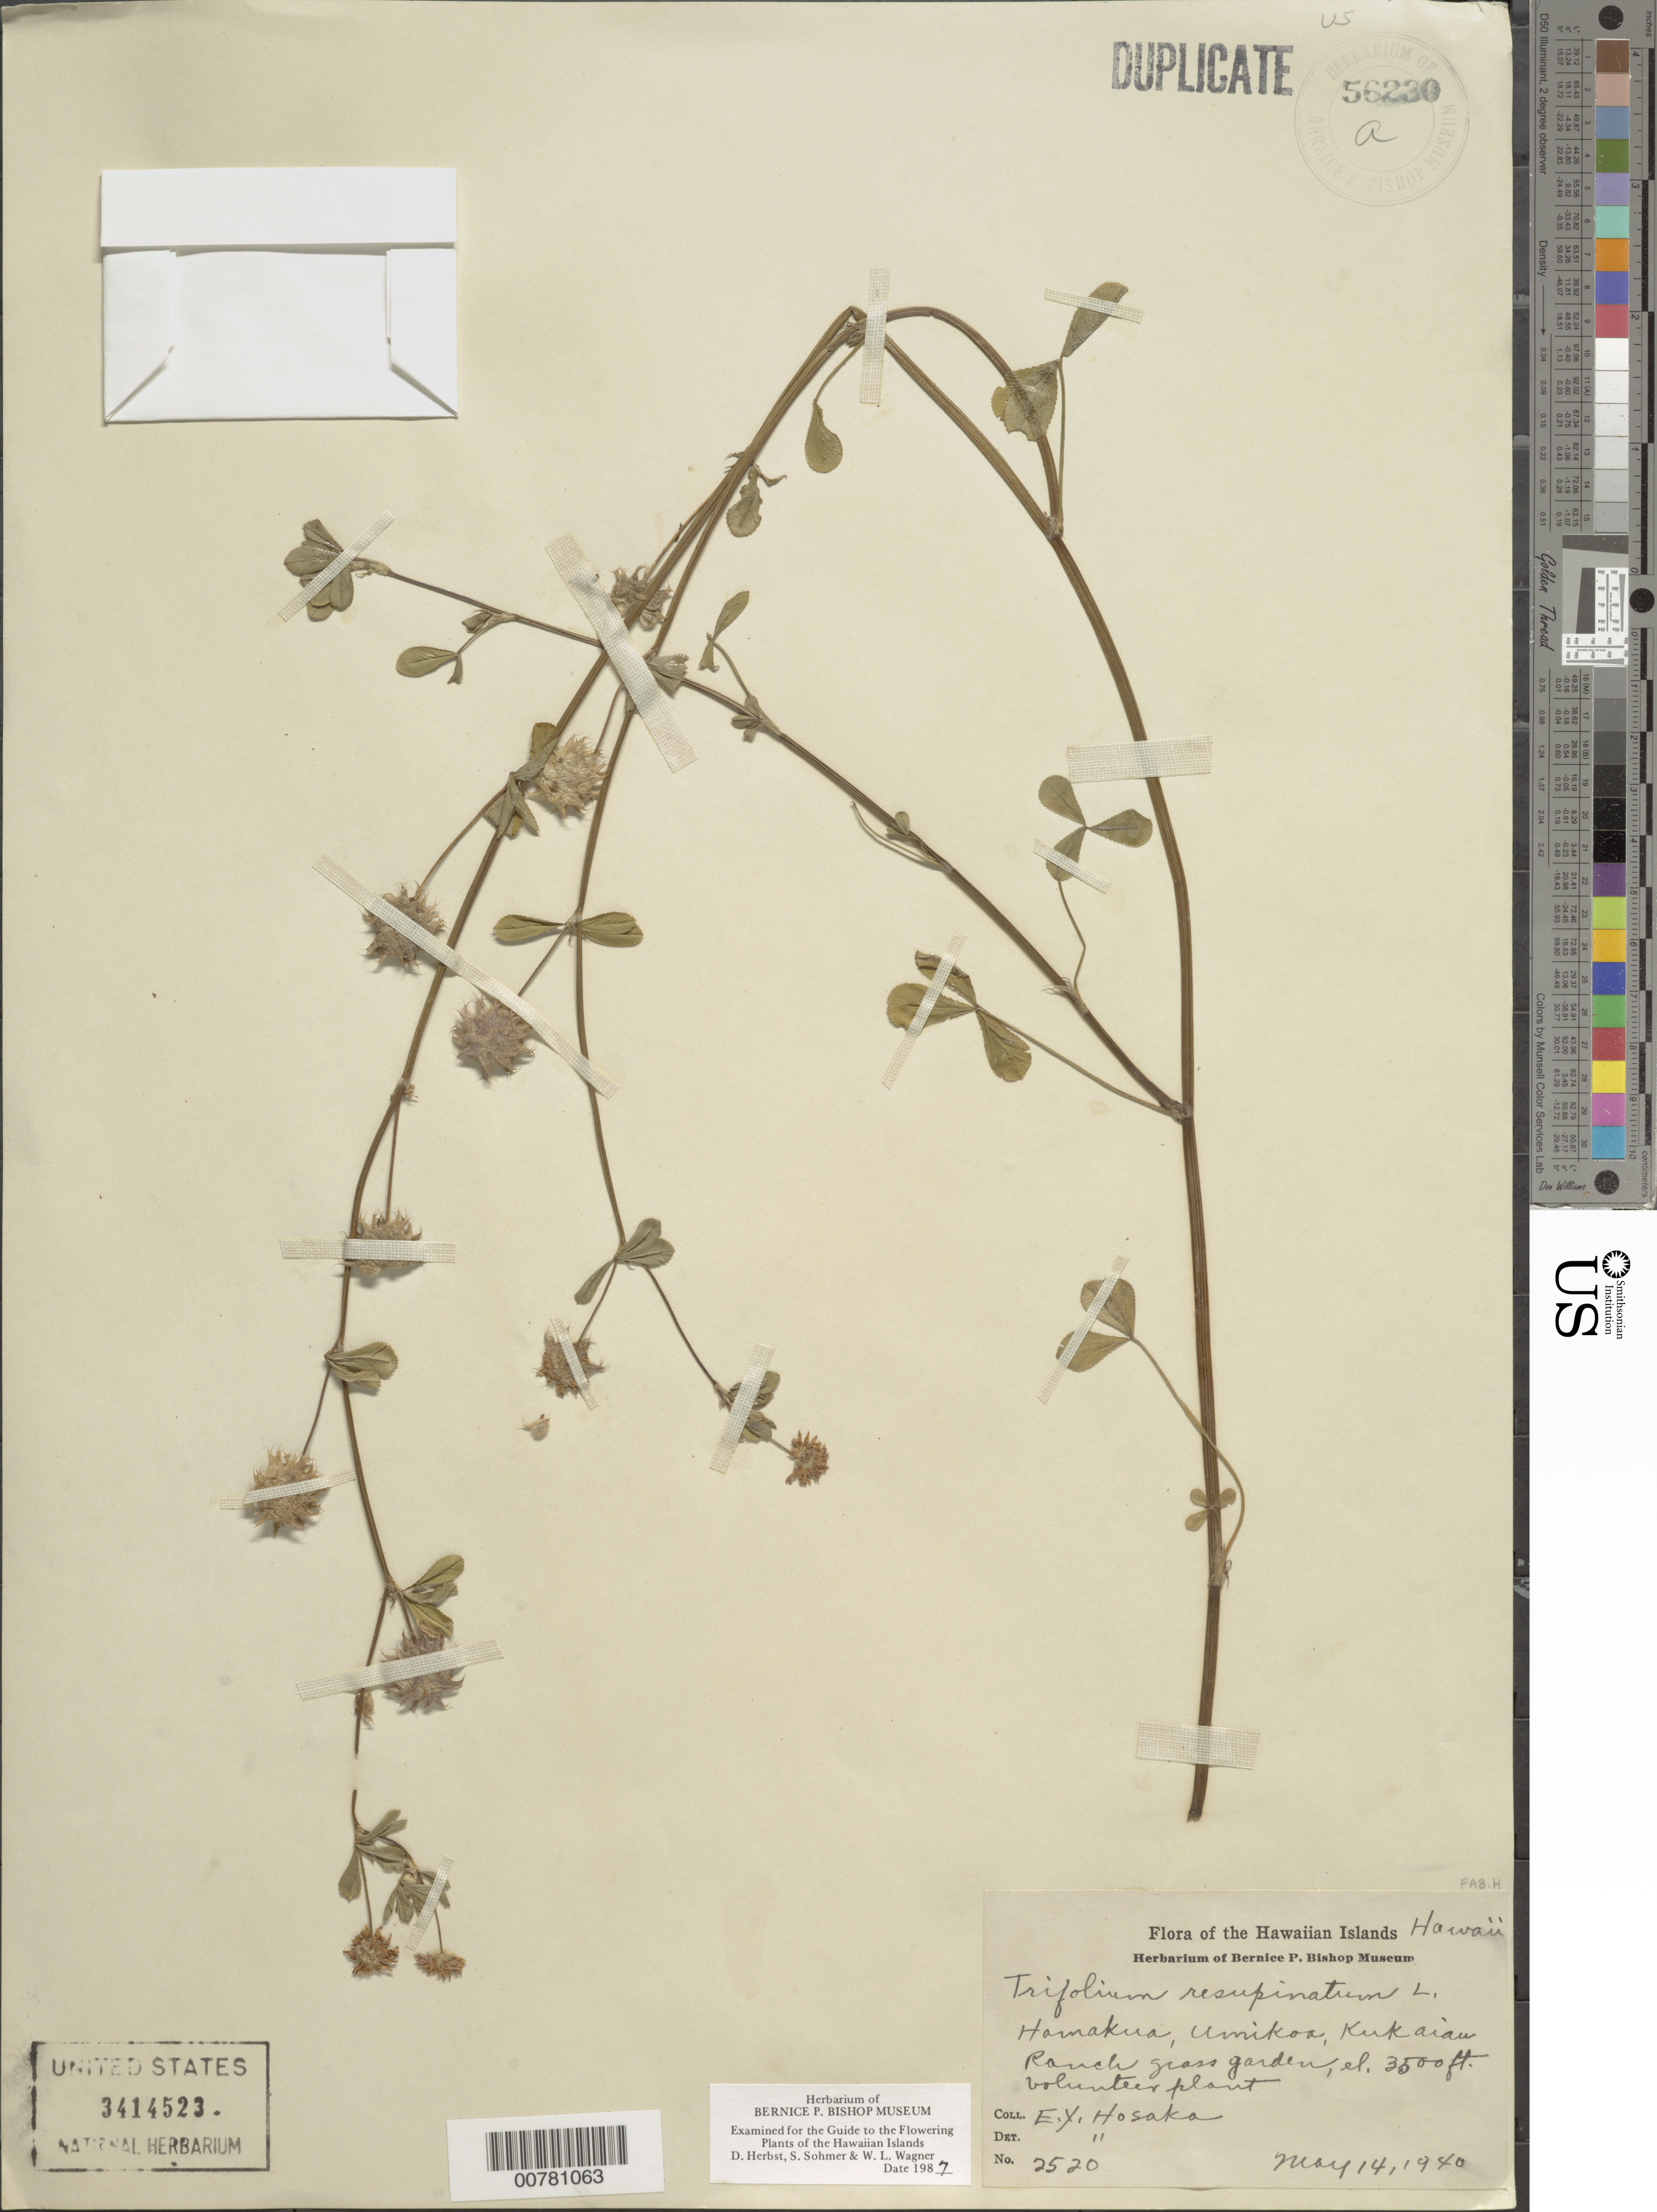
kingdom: Plantae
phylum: Tracheophyta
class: Magnoliopsida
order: Fabales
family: Fabaceae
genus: Trifolium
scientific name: Trifolium resupinatum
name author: L.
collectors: E. Y. Hosaka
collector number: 2520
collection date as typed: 14 May 1940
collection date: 1940-05-14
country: United States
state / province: Hawaii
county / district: Hawaii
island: Hawaii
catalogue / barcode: US 3414523